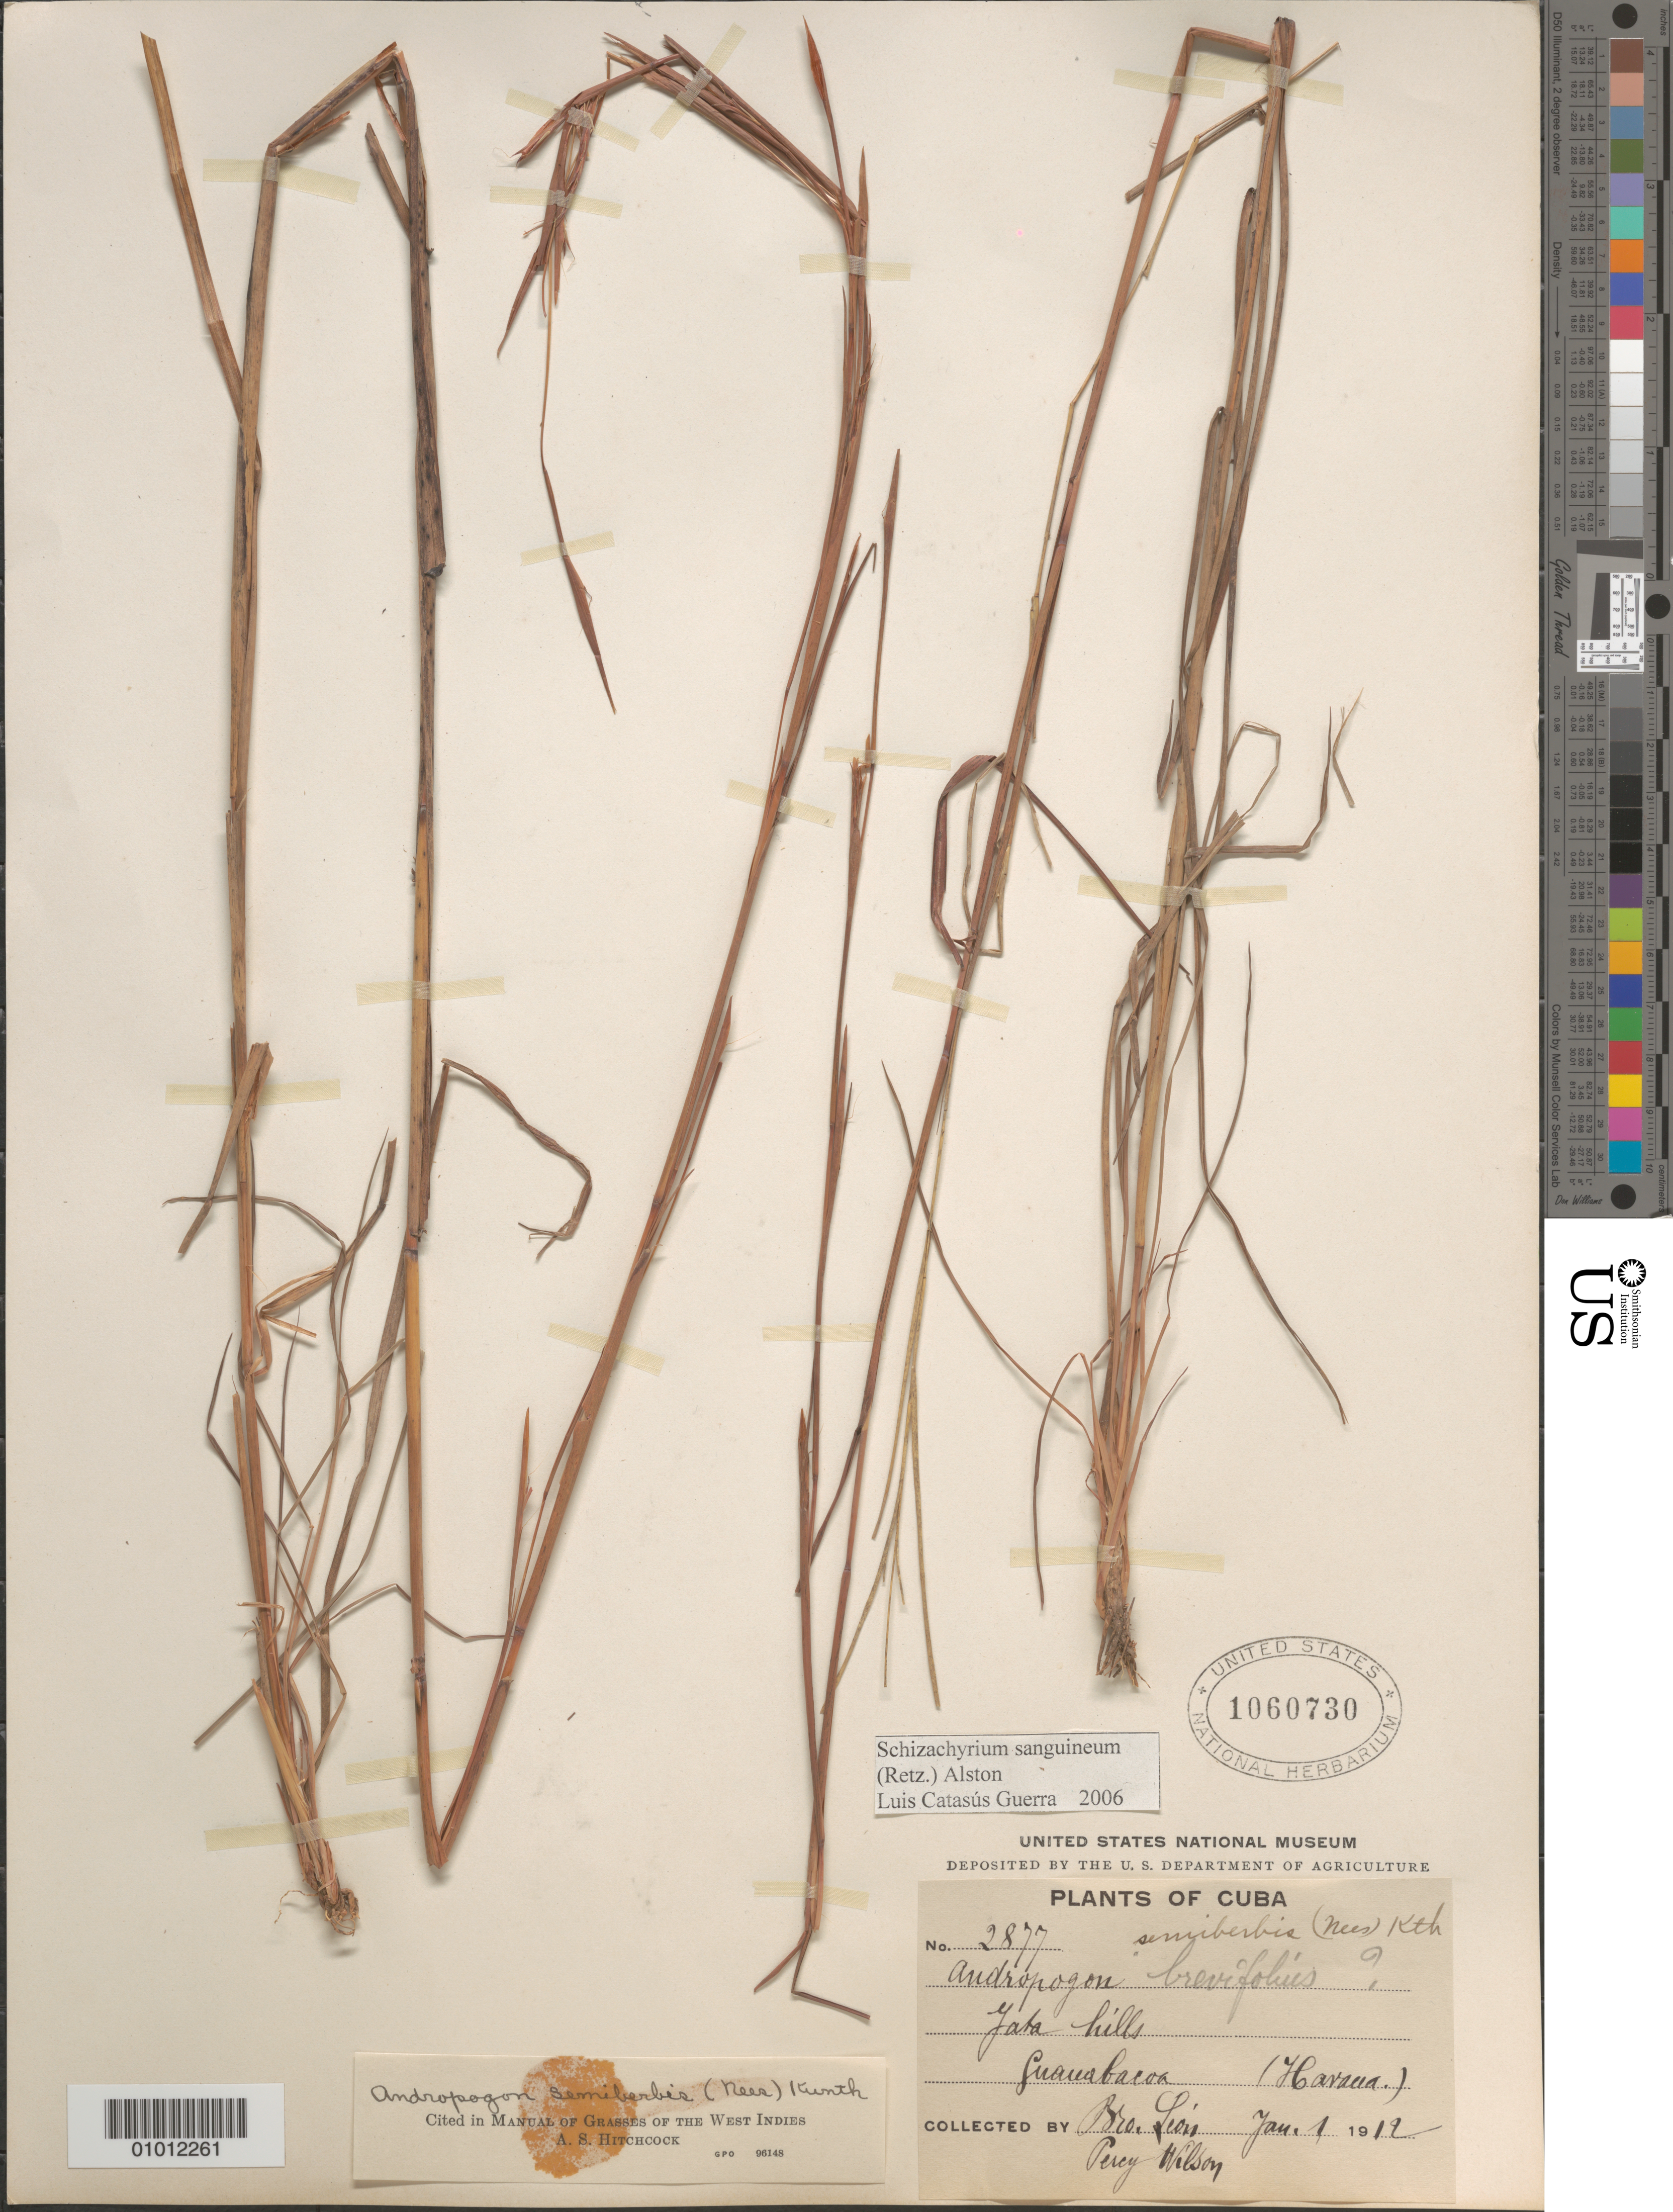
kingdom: Plantae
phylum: Tracheophyta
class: Liliopsida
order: Poales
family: Poaceae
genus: Schizachyrium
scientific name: Schizachyrium sanguineum var. sanguineum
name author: (Retz.) Alston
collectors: Bro. León & P. Wilson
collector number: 2877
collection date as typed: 04 Jan 1912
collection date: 1912-01-04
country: Cuba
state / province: La Habana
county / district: Municipio Guanabacoa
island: Cuba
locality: Jata Hills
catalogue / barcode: US 1060730